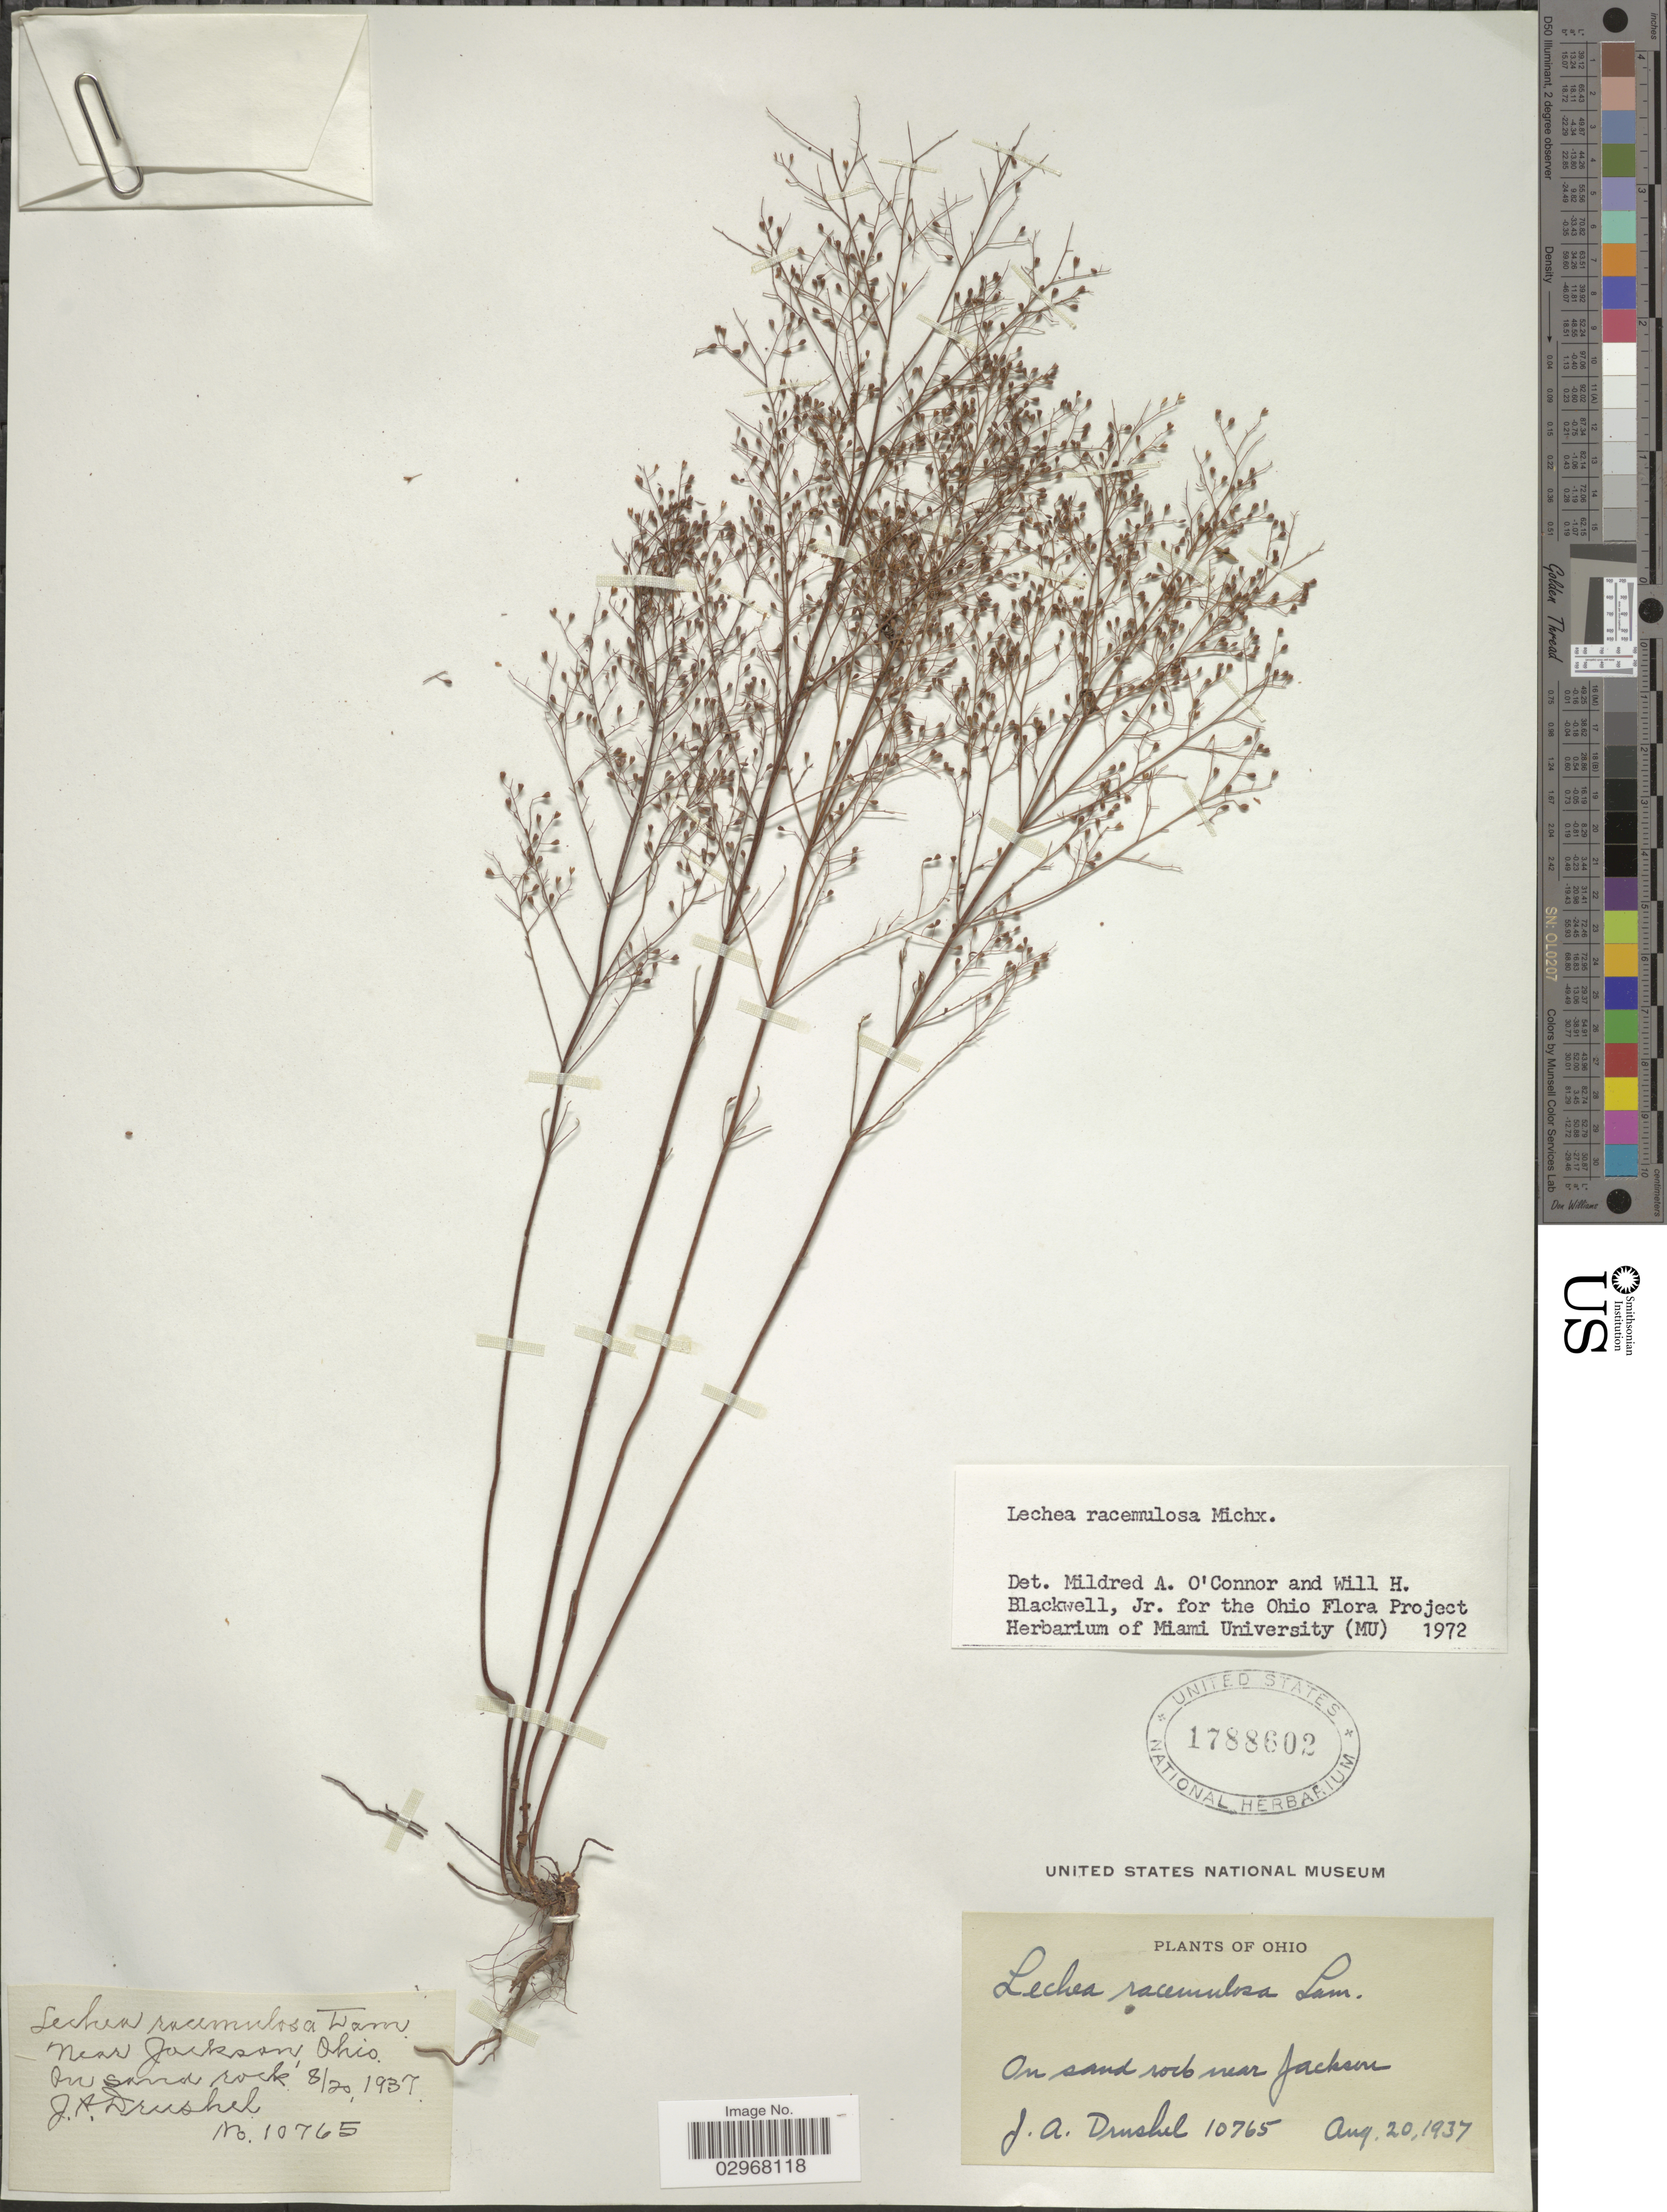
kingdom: Plantae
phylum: Tracheophyta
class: Magnoliopsida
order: Malvales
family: Cistaceae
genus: Lechea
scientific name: Lechea racemulosa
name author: Michx.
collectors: J. A. Drushel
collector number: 10765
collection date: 1937-08-20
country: United States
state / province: Ohio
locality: Near Jackson.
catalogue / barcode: US 1788602